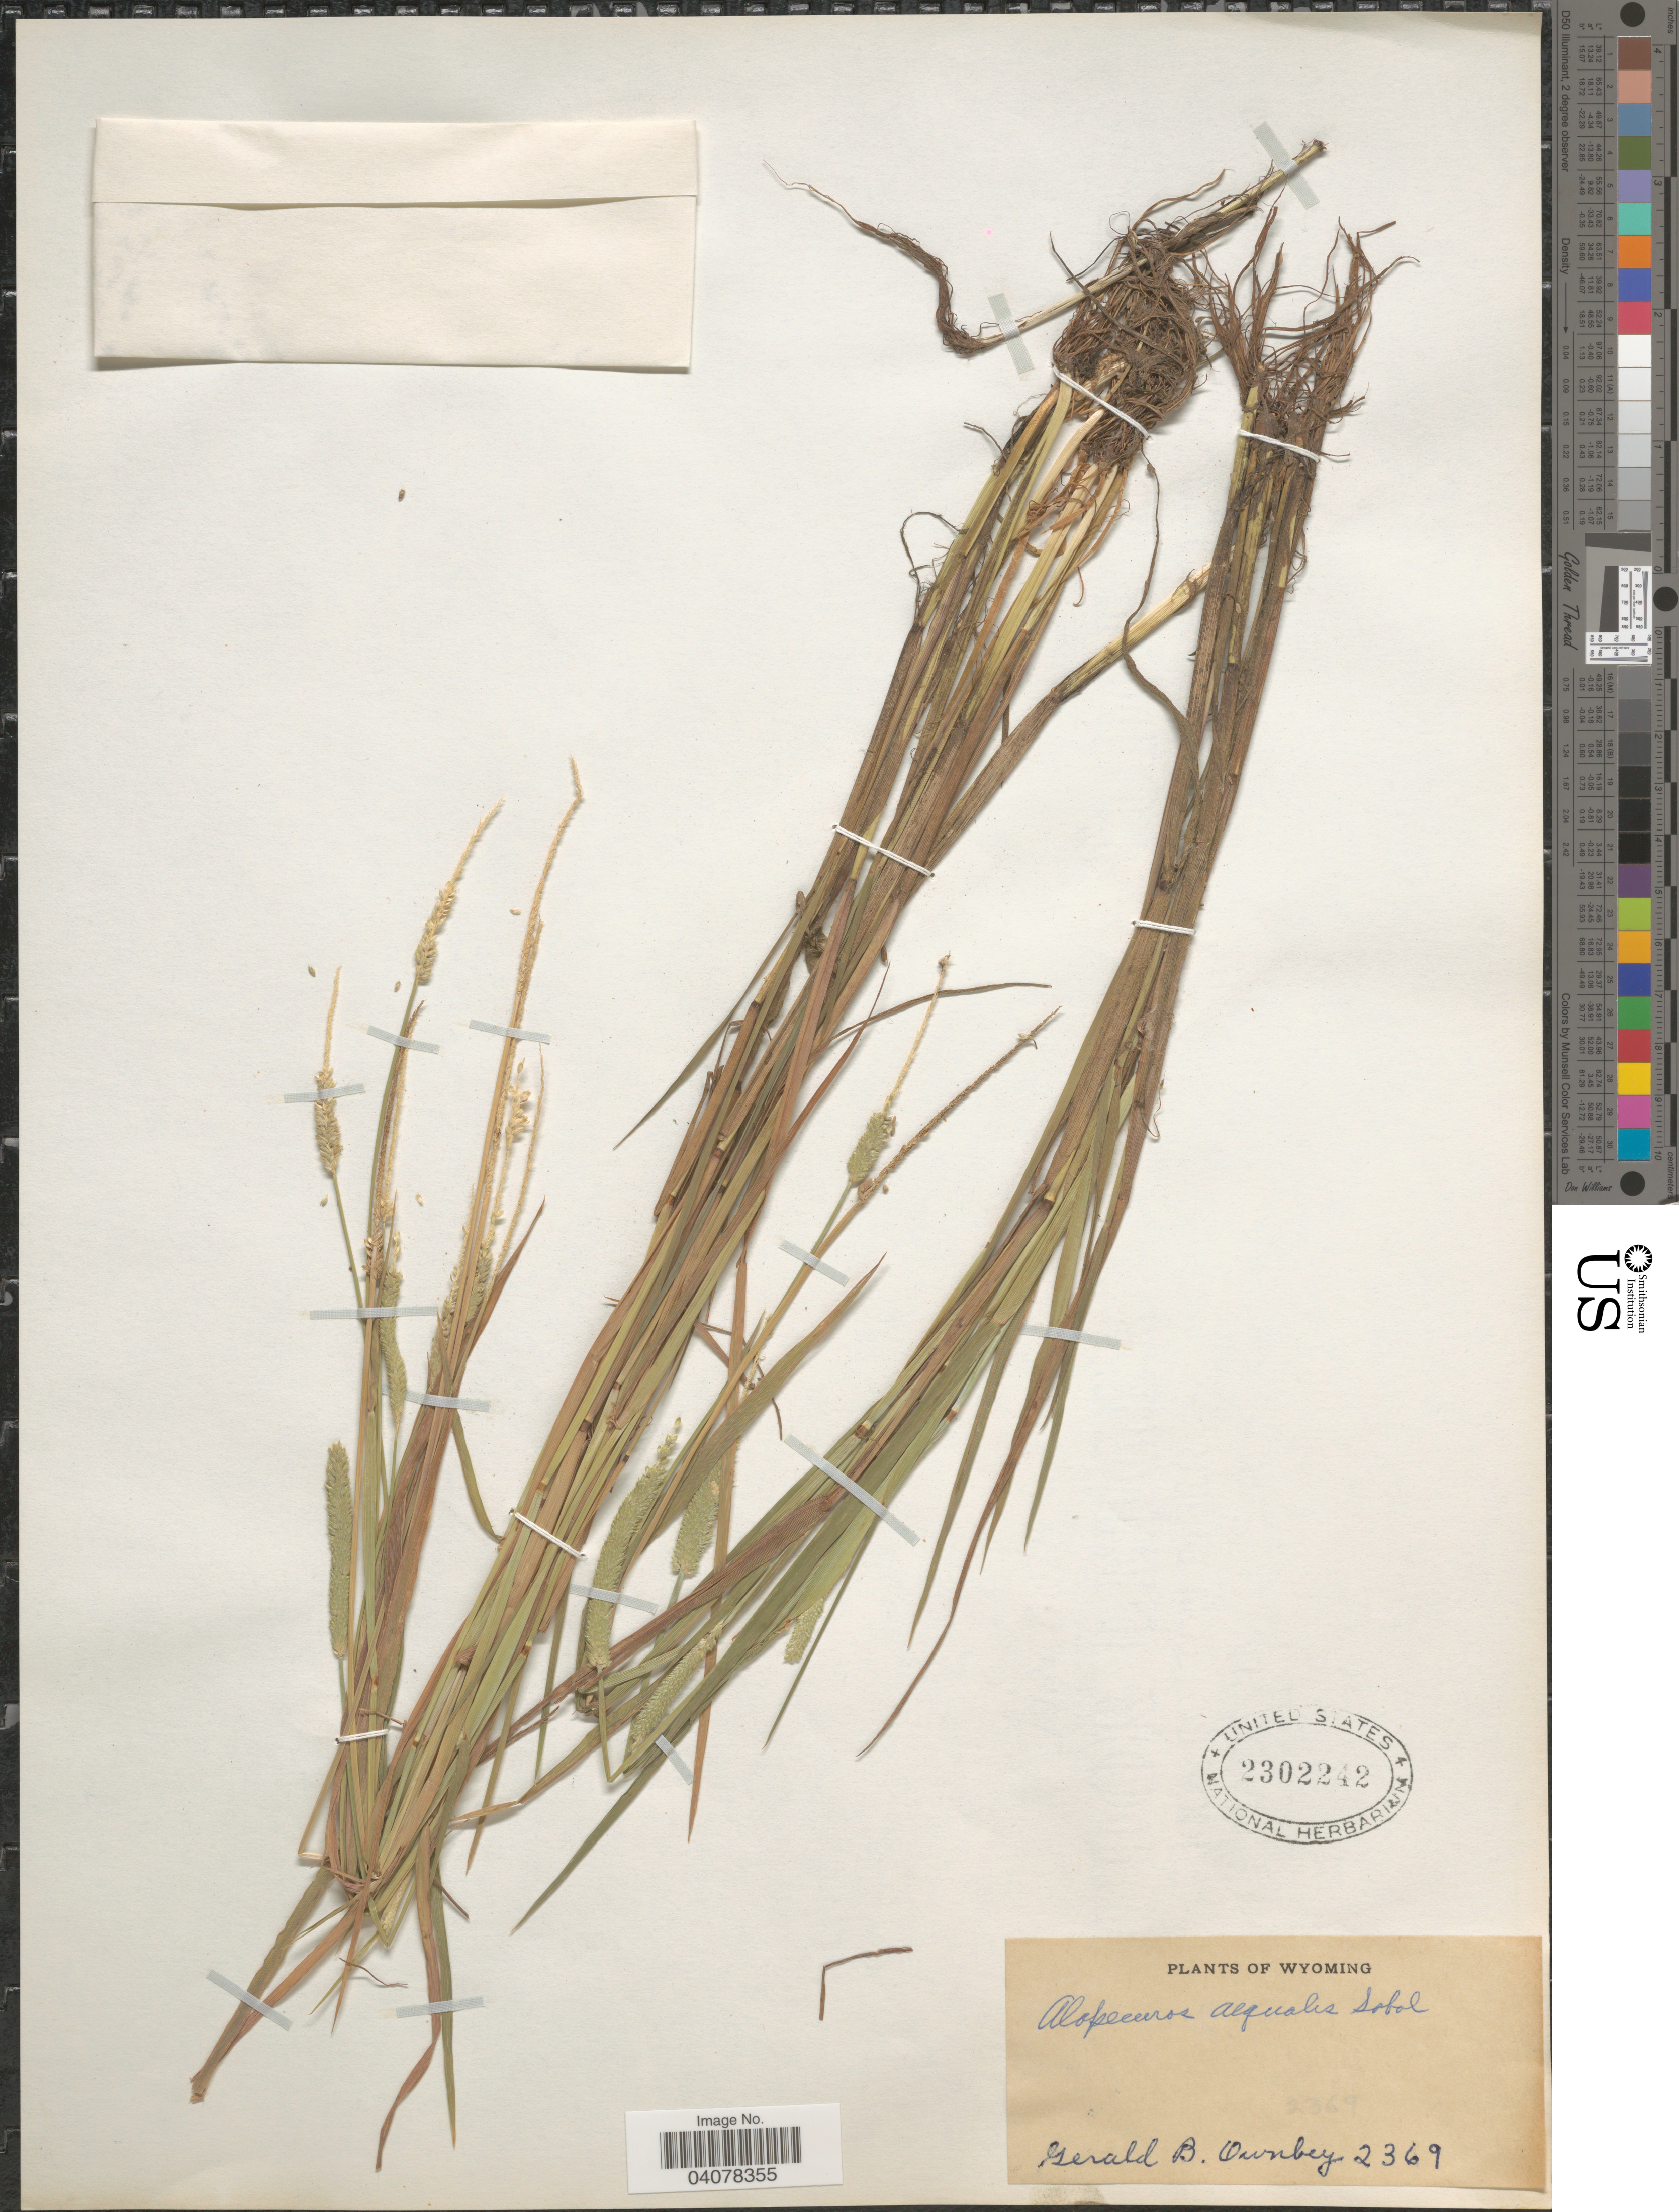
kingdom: Plantae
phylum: Tracheophyta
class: Liliopsida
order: Poales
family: Poaceae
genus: Alopecurus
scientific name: Alopecurus aequalis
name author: Sobol.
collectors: G. B. Ownbey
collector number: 2369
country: United States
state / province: Wyoming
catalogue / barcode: US 2302242